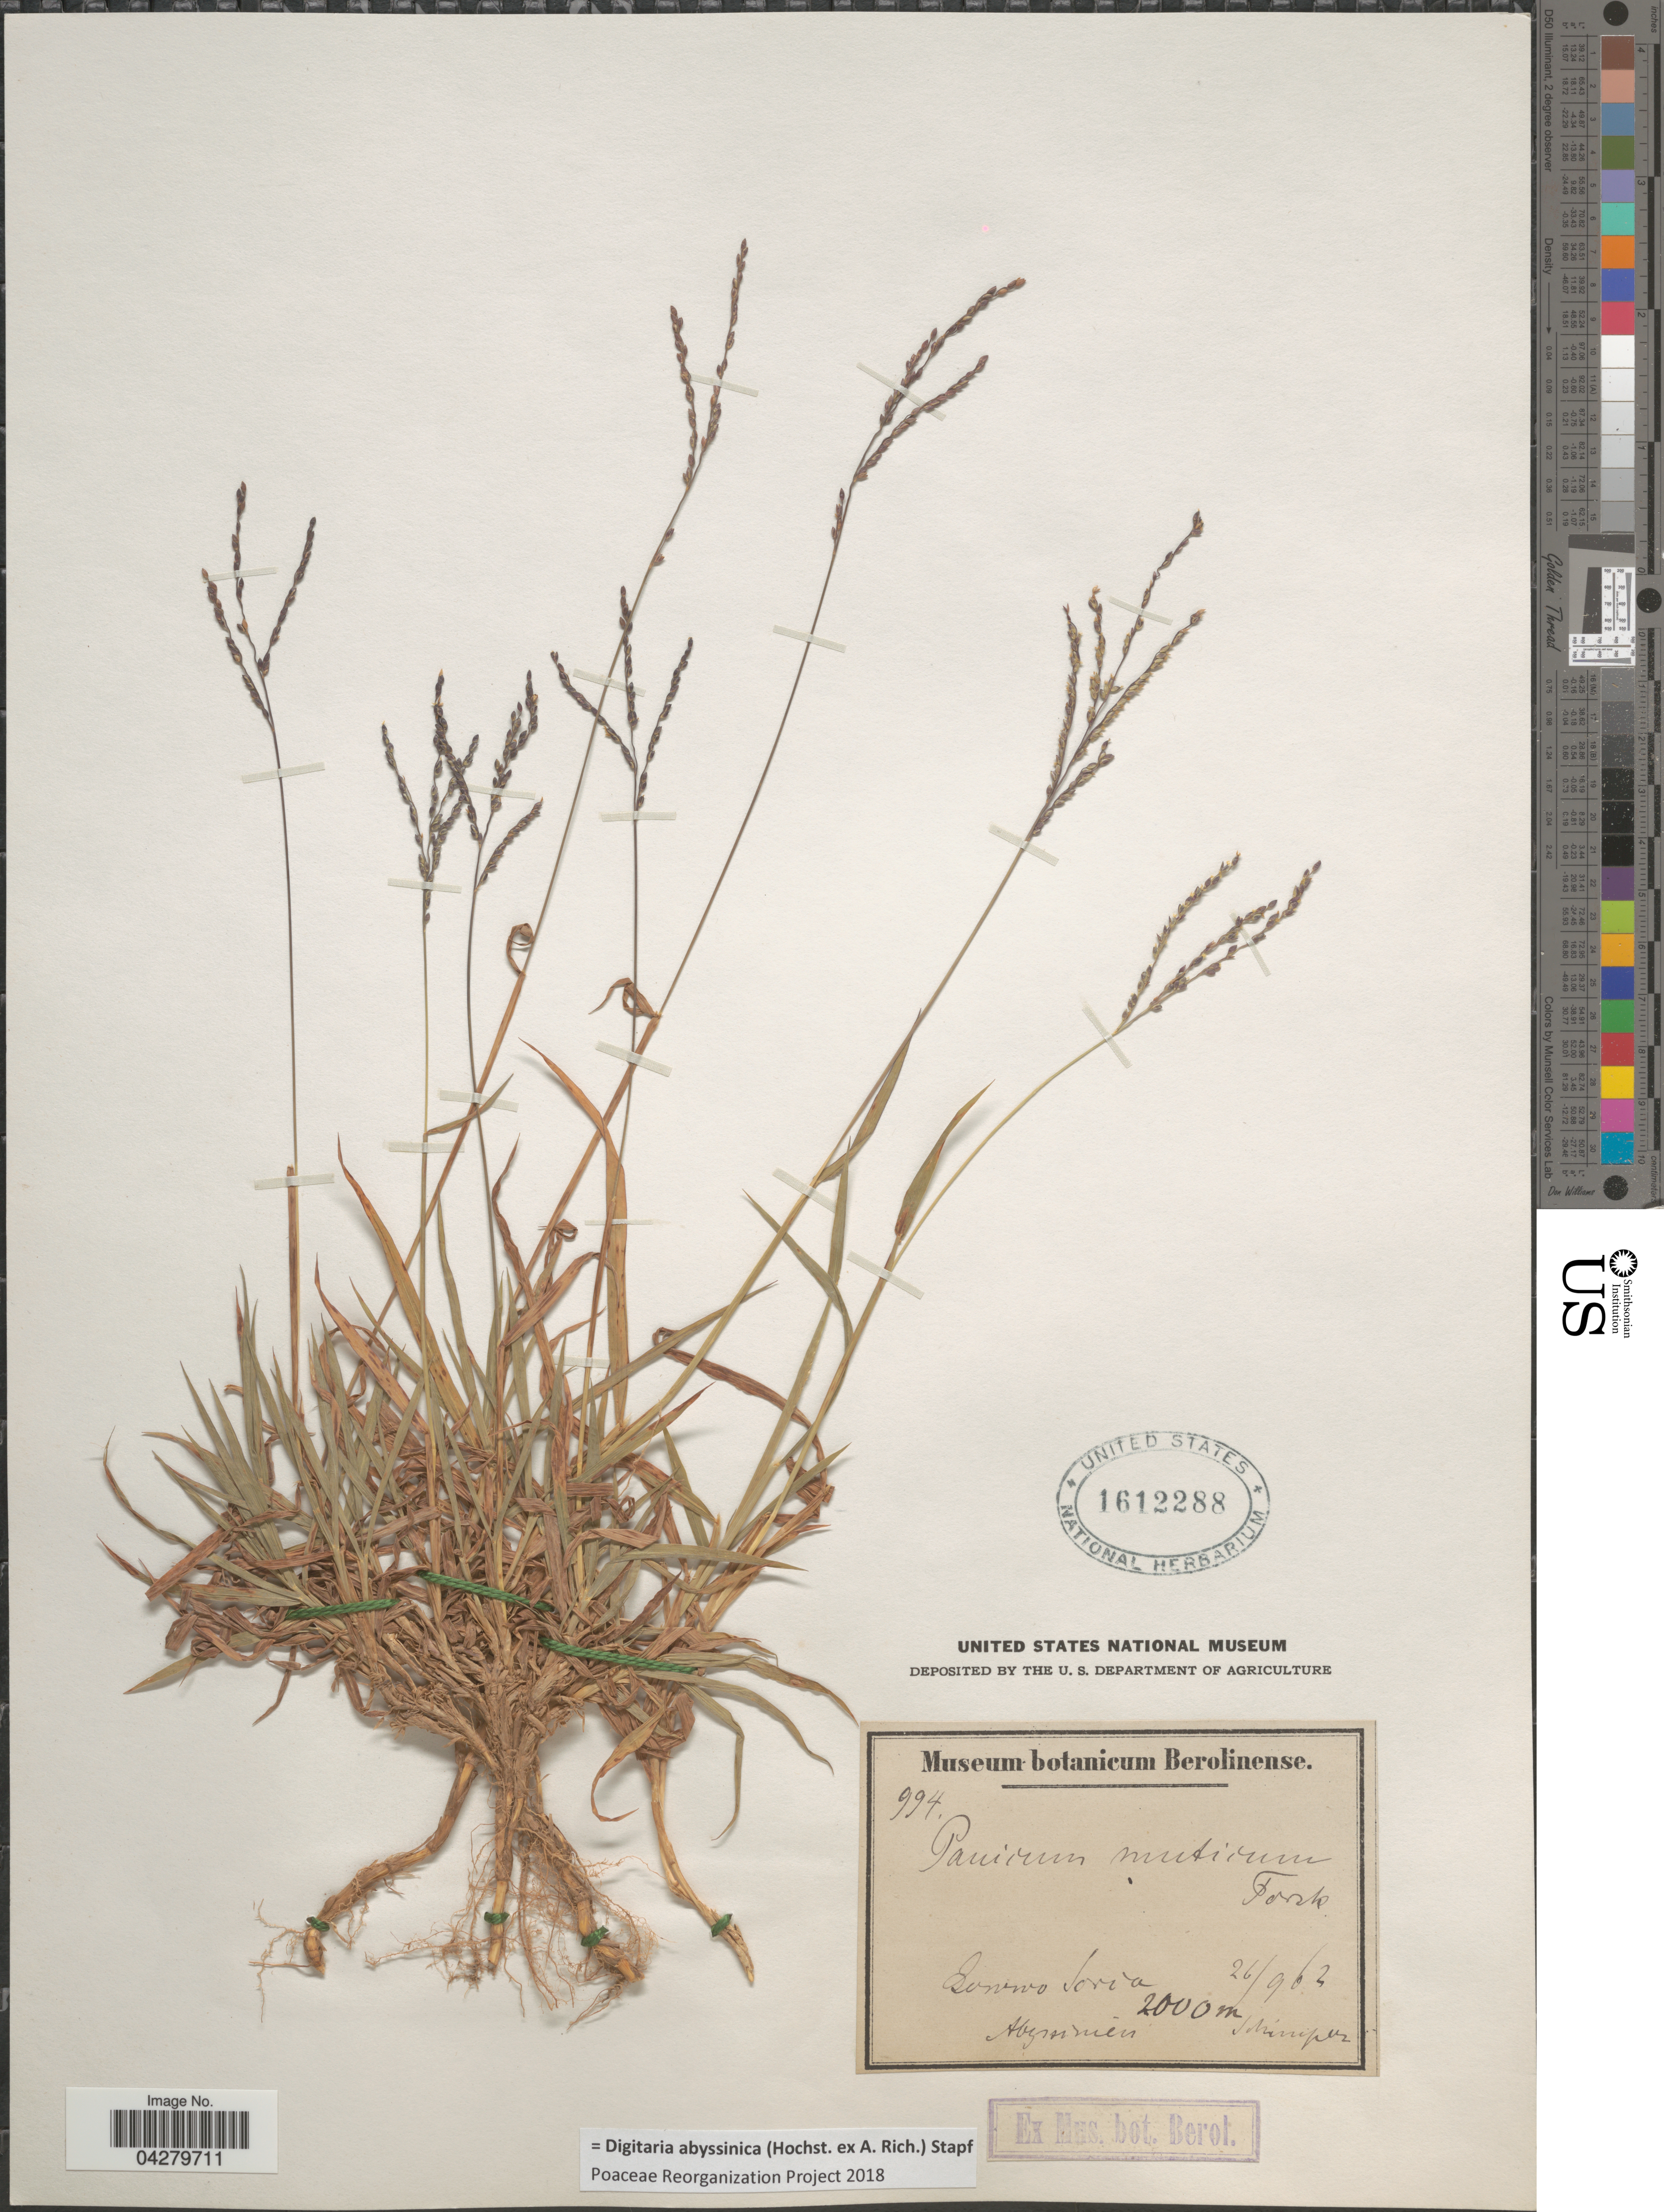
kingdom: Plantae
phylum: Tracheophyta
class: Liliopsida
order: Poales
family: Poaceae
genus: Digitaria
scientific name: Digitaria abyssinica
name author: (Hochst. ex Rich.) Stapf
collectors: -. Schimper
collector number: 994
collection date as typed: Transcribed d/m/y: 26/9/62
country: Ethiopia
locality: Abyssinien.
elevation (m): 2000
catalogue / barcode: US 1612288